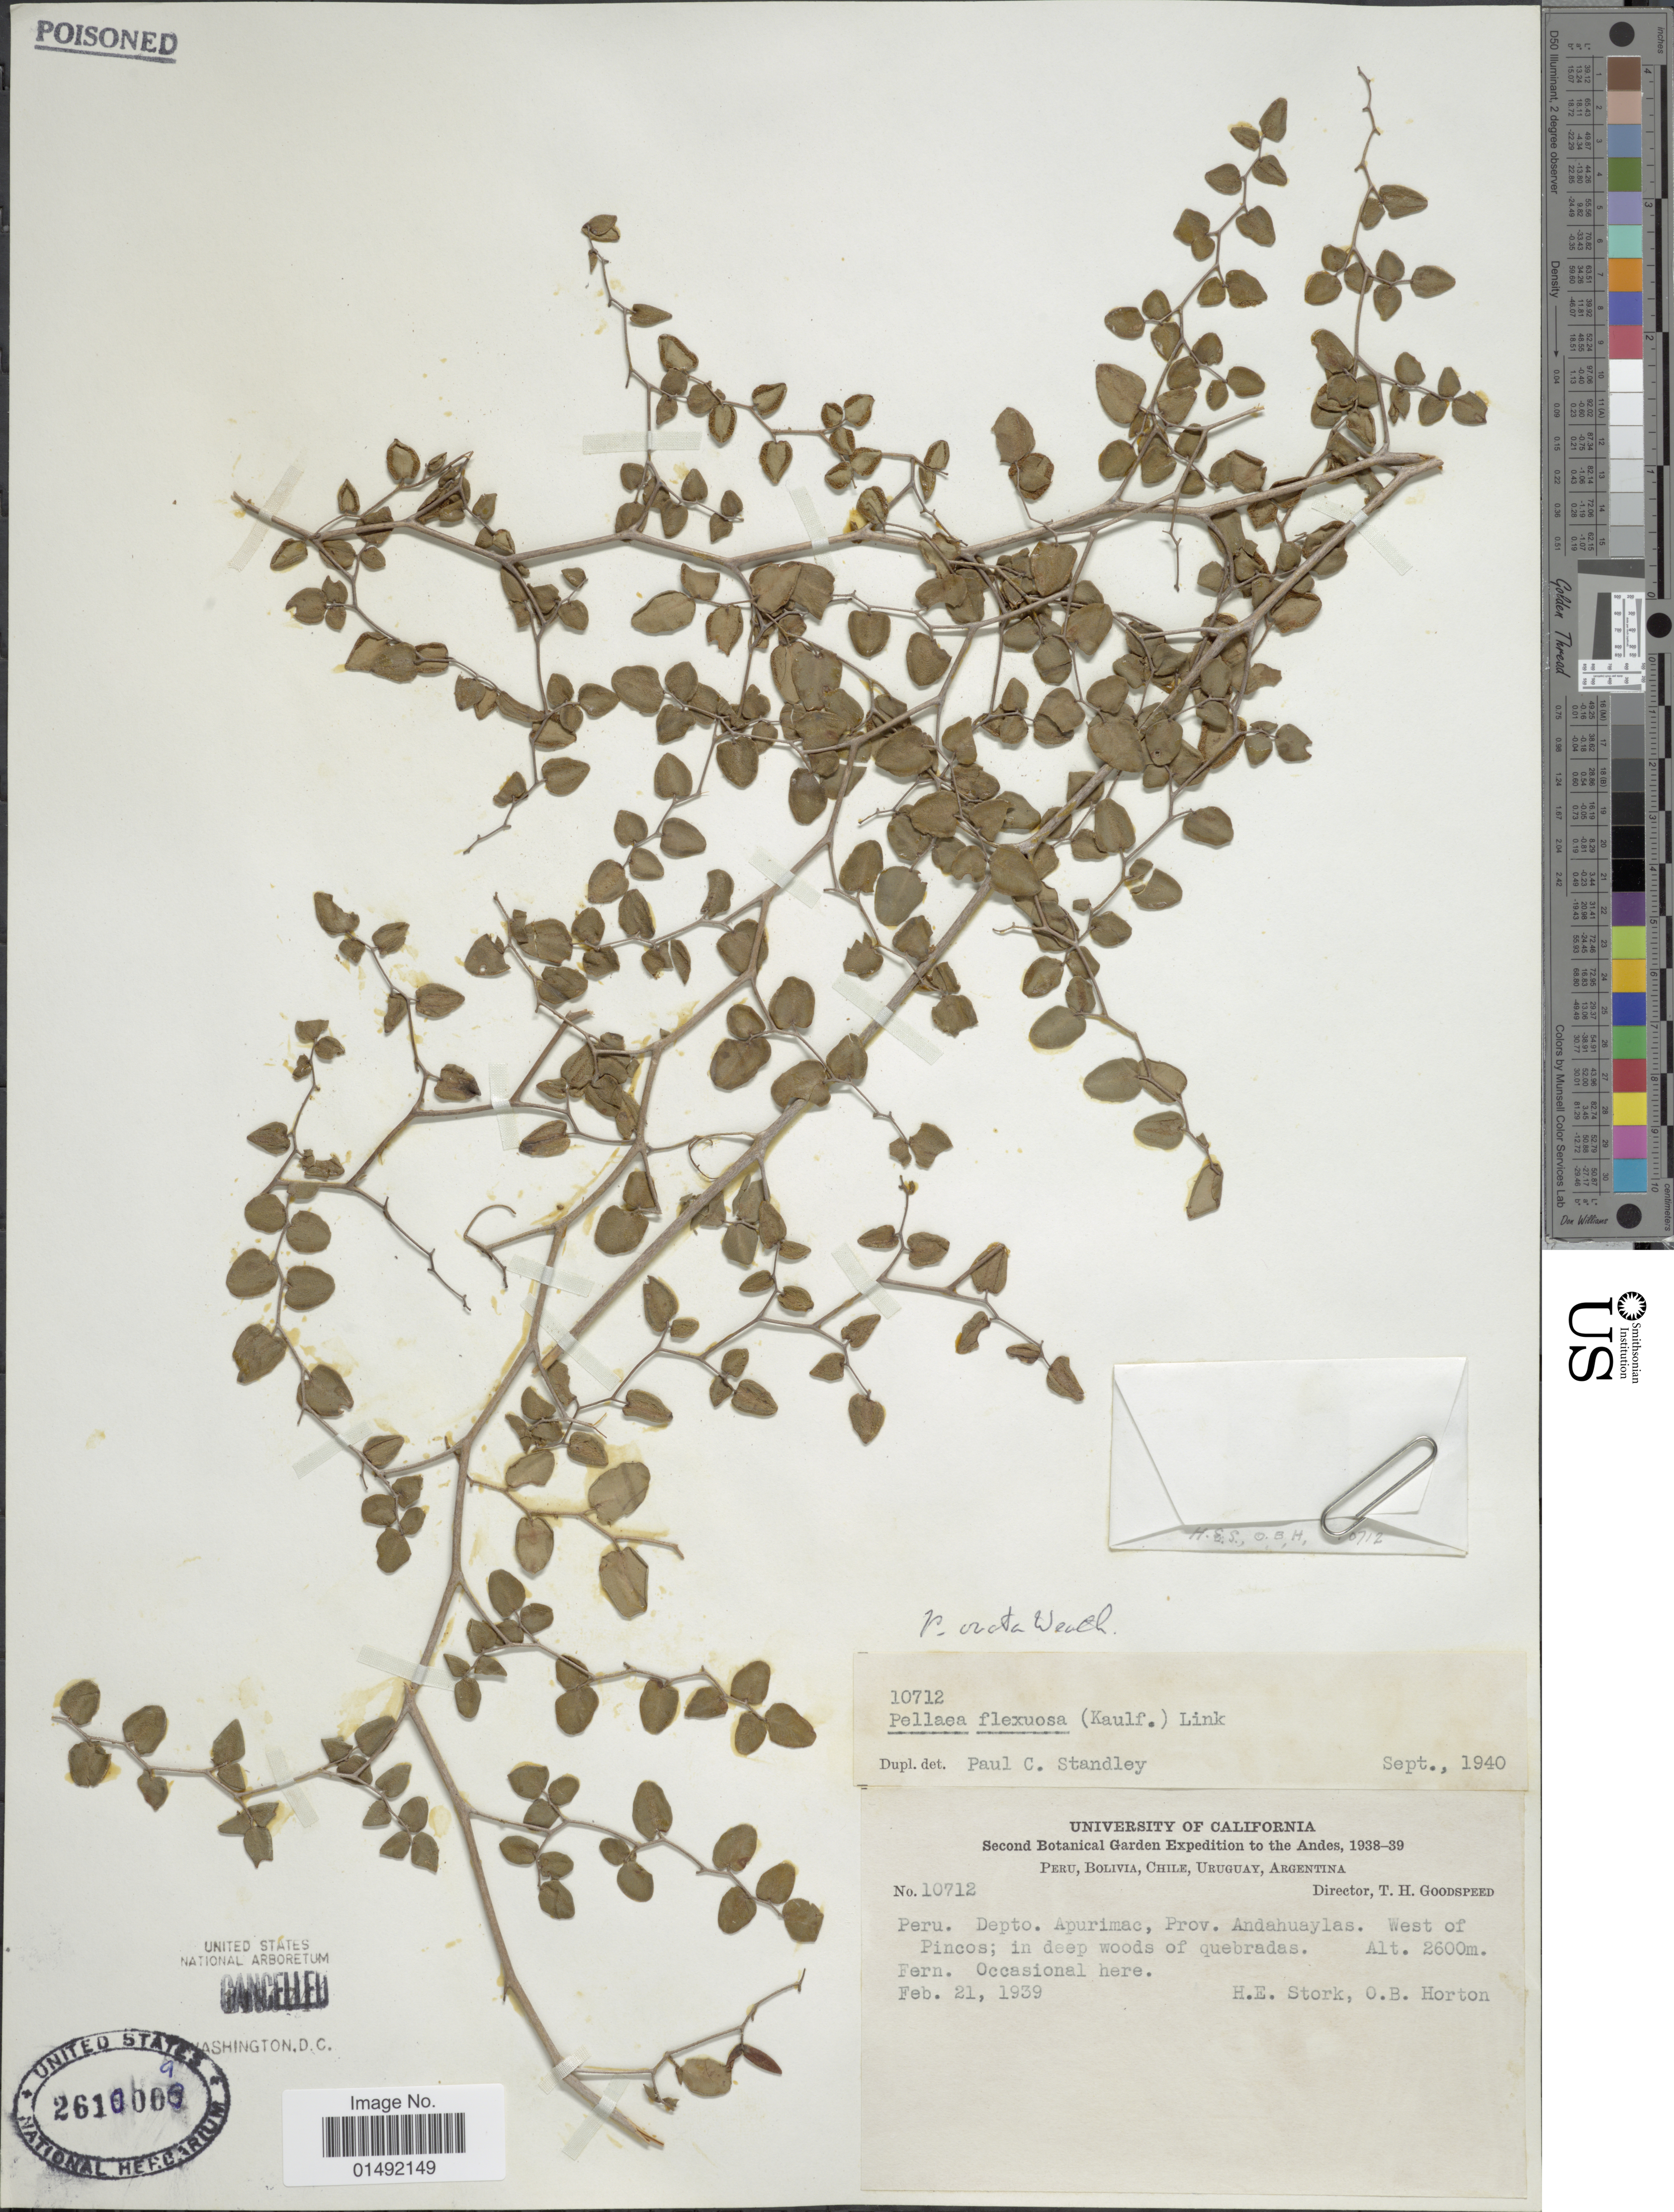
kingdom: Plantae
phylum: Tracheophyta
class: Polypodiopsida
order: Polypodiales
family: Pteridaceae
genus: Pellaea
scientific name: Pellaea ovata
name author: (Desv.) Weath.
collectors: H. E. Stork & O. B. Horton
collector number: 10712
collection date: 1939-02-21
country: Peru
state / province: Apurímac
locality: Depto Apurimac, prov. Andahuaylas. West of Pincos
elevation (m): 2600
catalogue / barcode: US 2610009